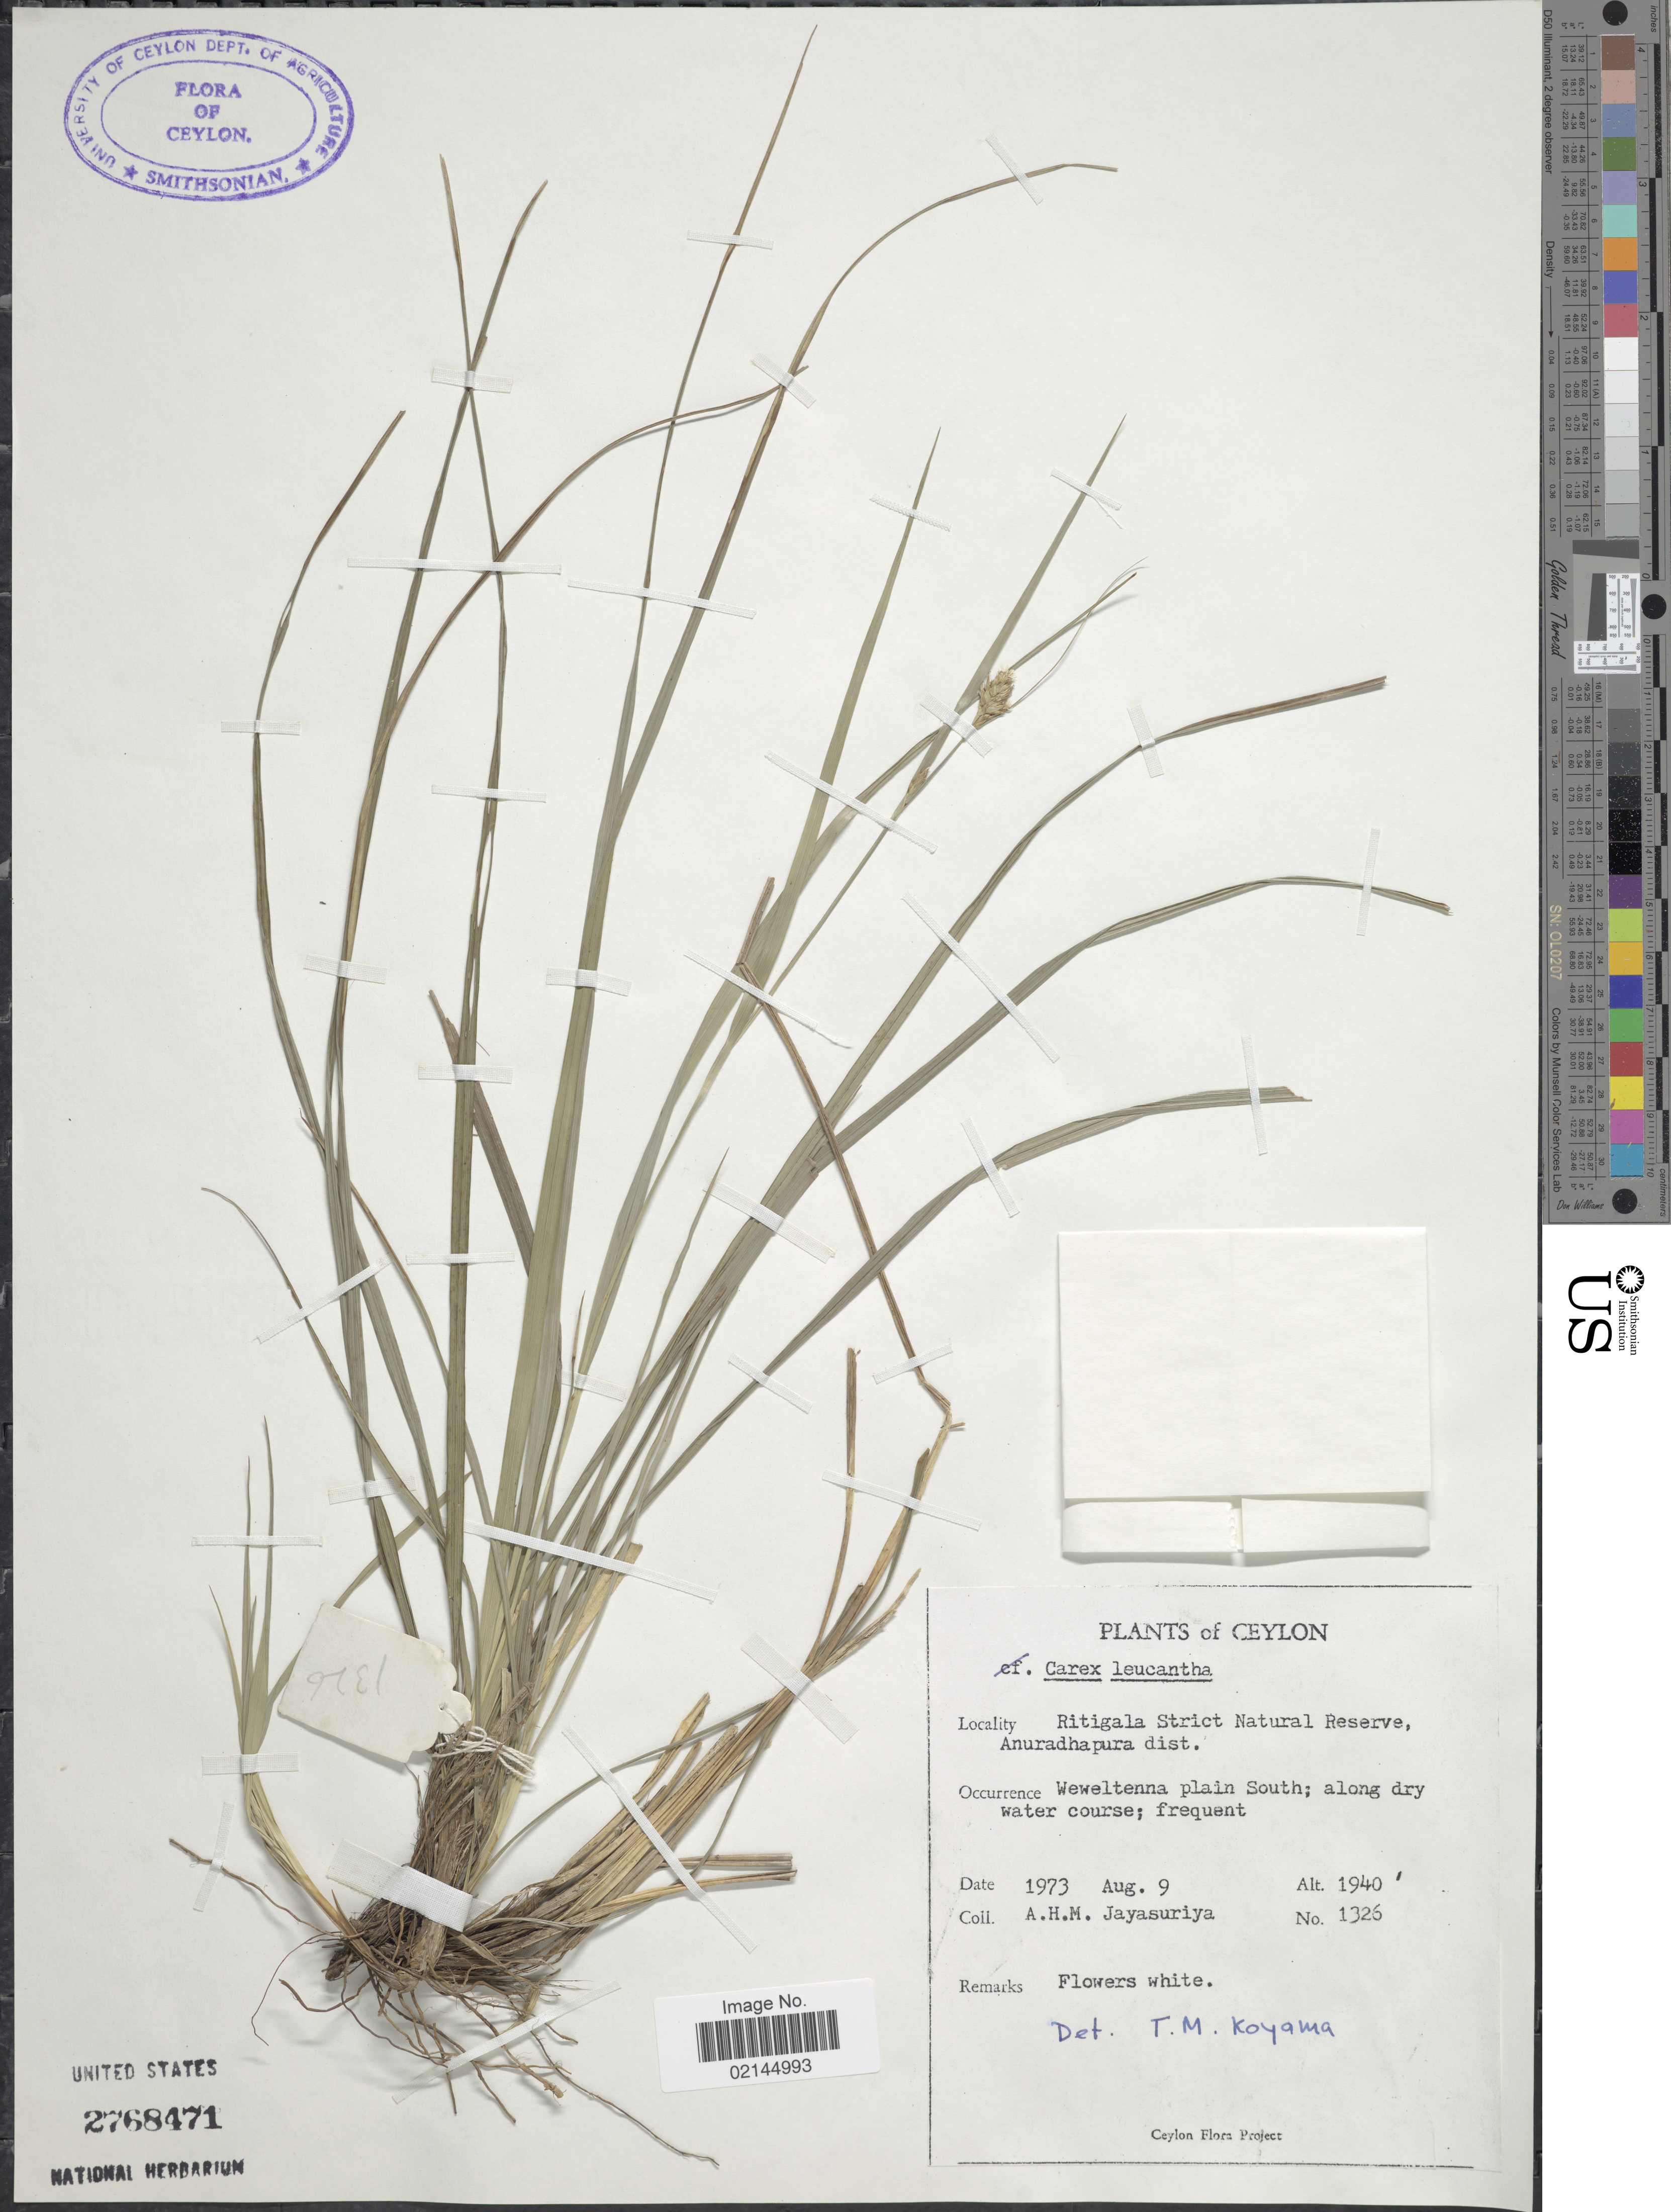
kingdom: Plantae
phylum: Tracheophyta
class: Liliopsida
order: Poales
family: Cyperaceae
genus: Carex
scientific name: Carex leucantha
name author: Arn. ex Boott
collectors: A. H. Jayasuriya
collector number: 1326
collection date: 1940-08-09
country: Sri Lanka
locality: Ceylon, Ritigala Strict Natural Reserve, Anuradhapura dist., Weweltenna plain South; along dry water course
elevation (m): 591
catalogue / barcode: US 2768471